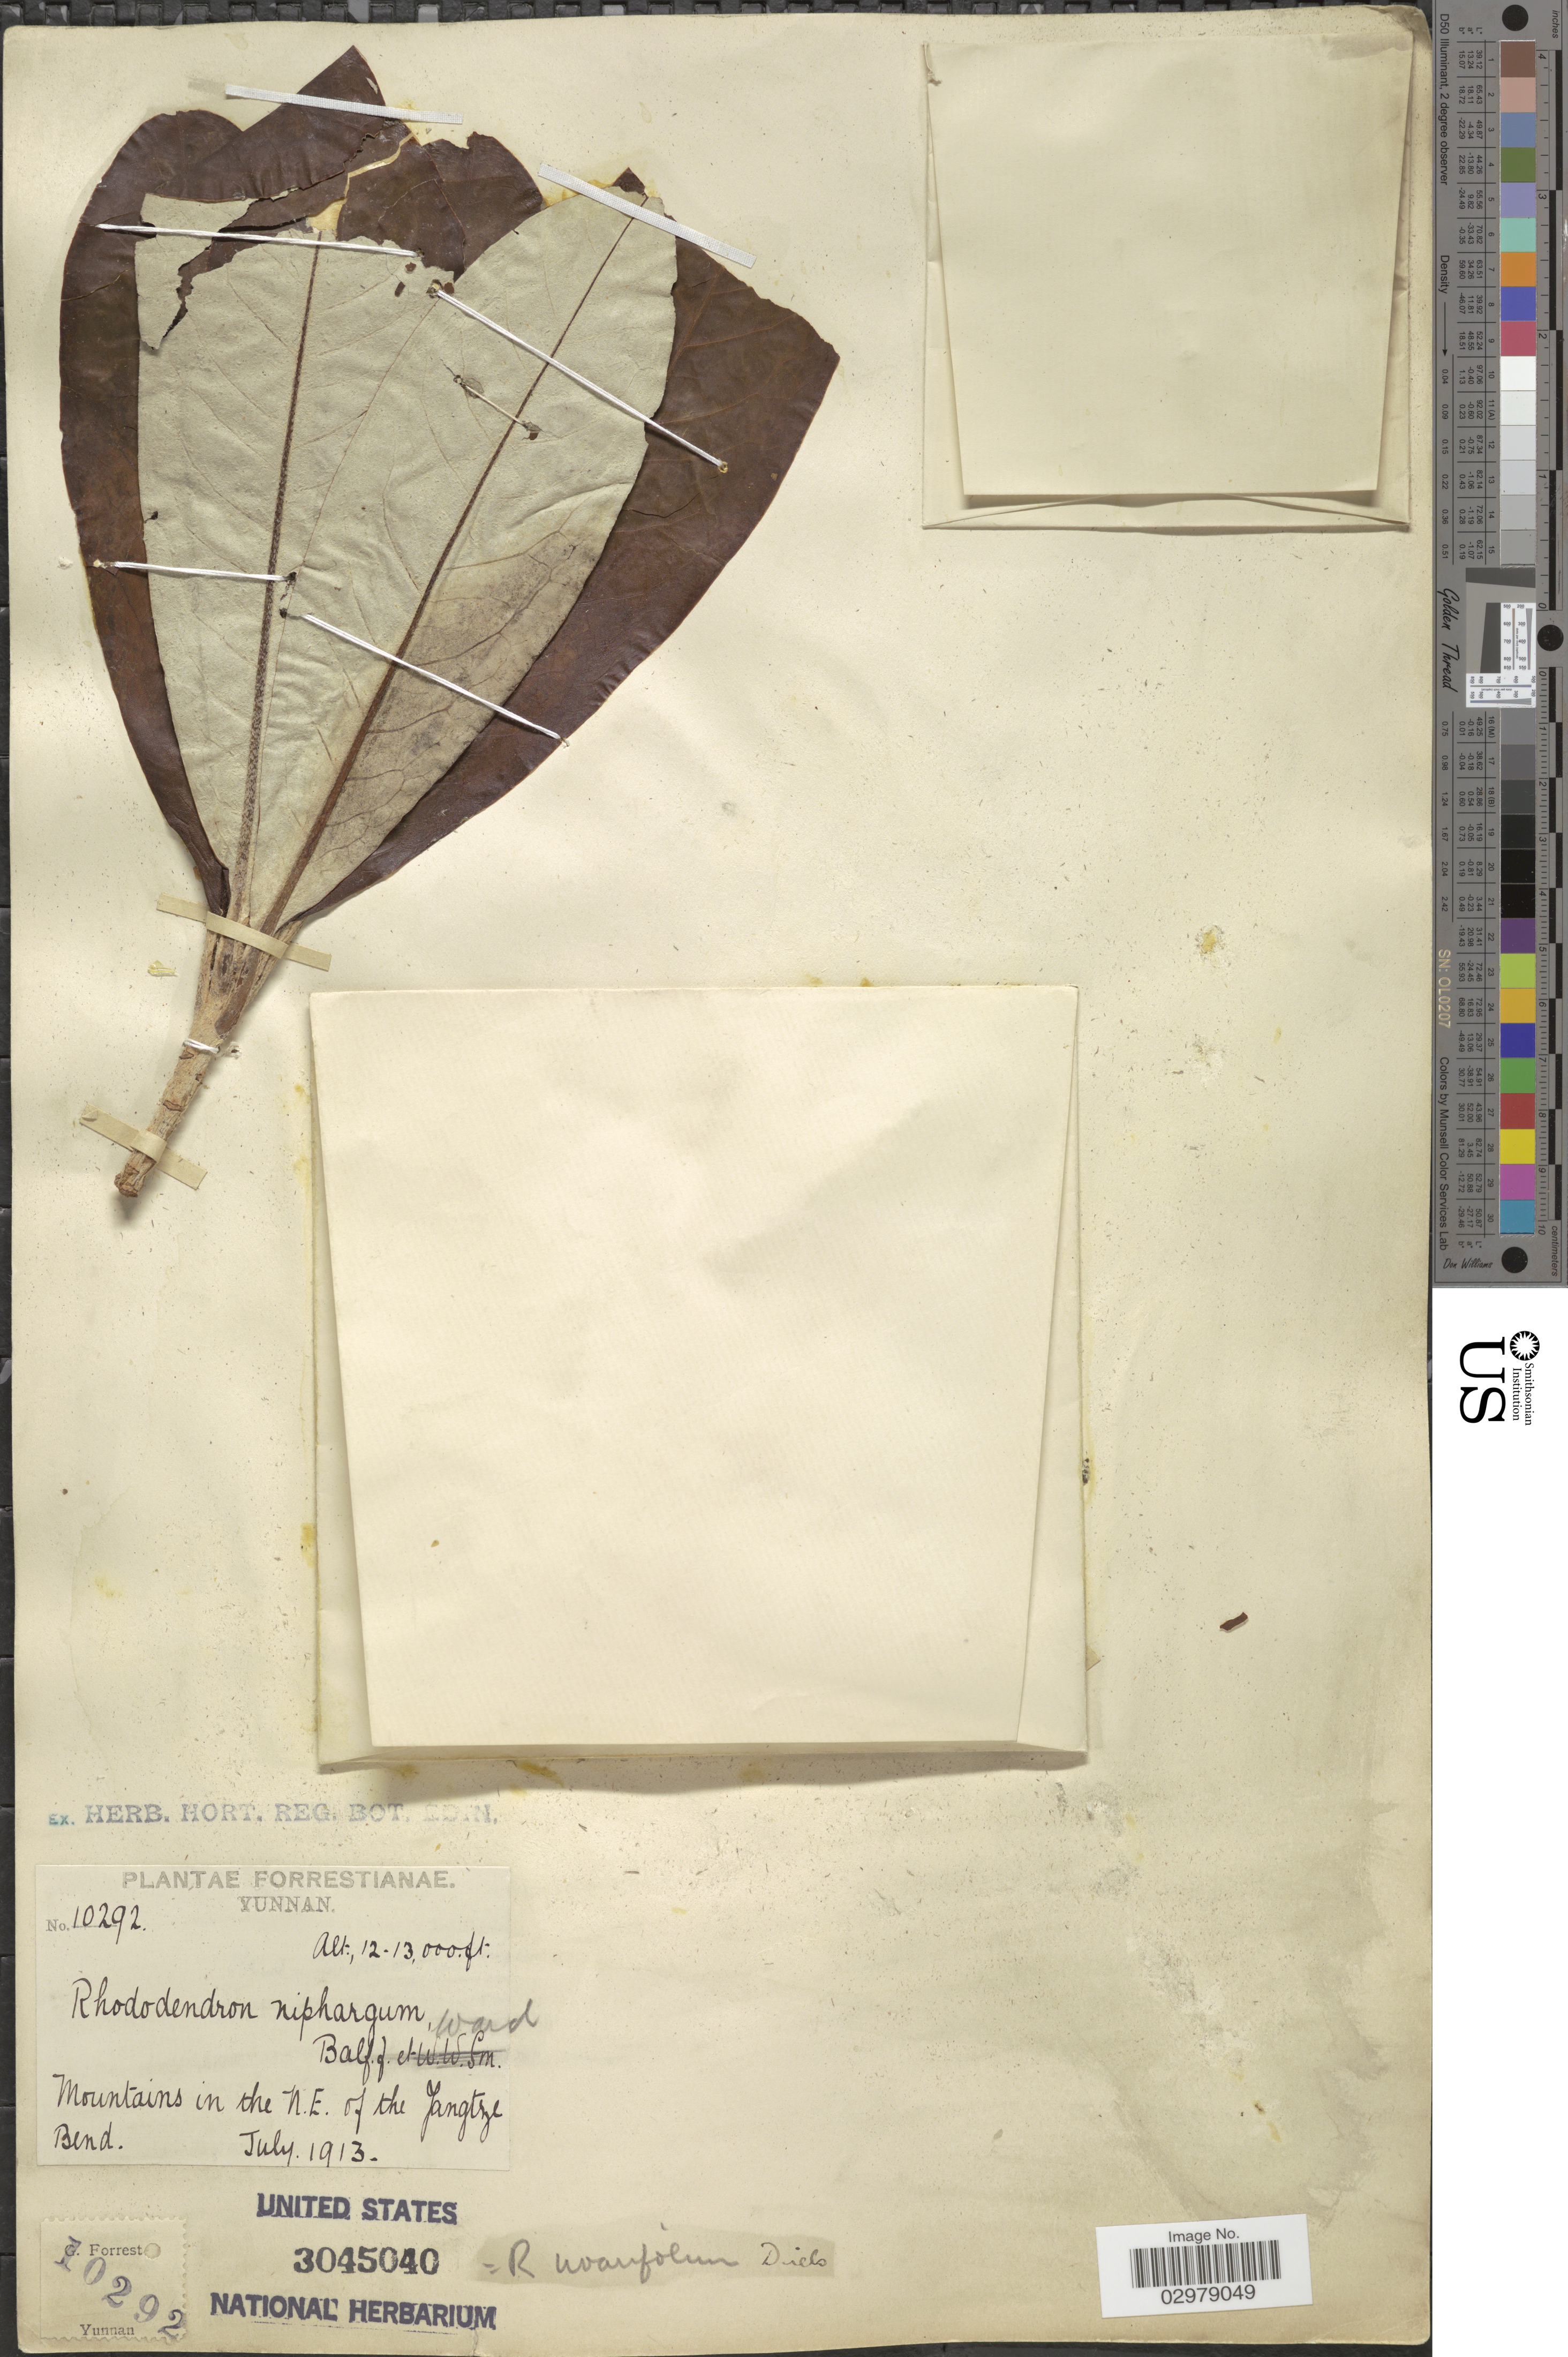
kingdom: Plantae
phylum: Tracheophyta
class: Magnoliopsida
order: Ericales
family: Ericaceae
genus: Rhododendron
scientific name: Rhododendron uvarifolium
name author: Diels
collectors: G. Forrest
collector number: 10292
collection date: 1913-07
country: China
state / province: Yunnan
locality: Mountains in the N.E. of the Yangtze Bend.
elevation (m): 3658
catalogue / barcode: US 3045040